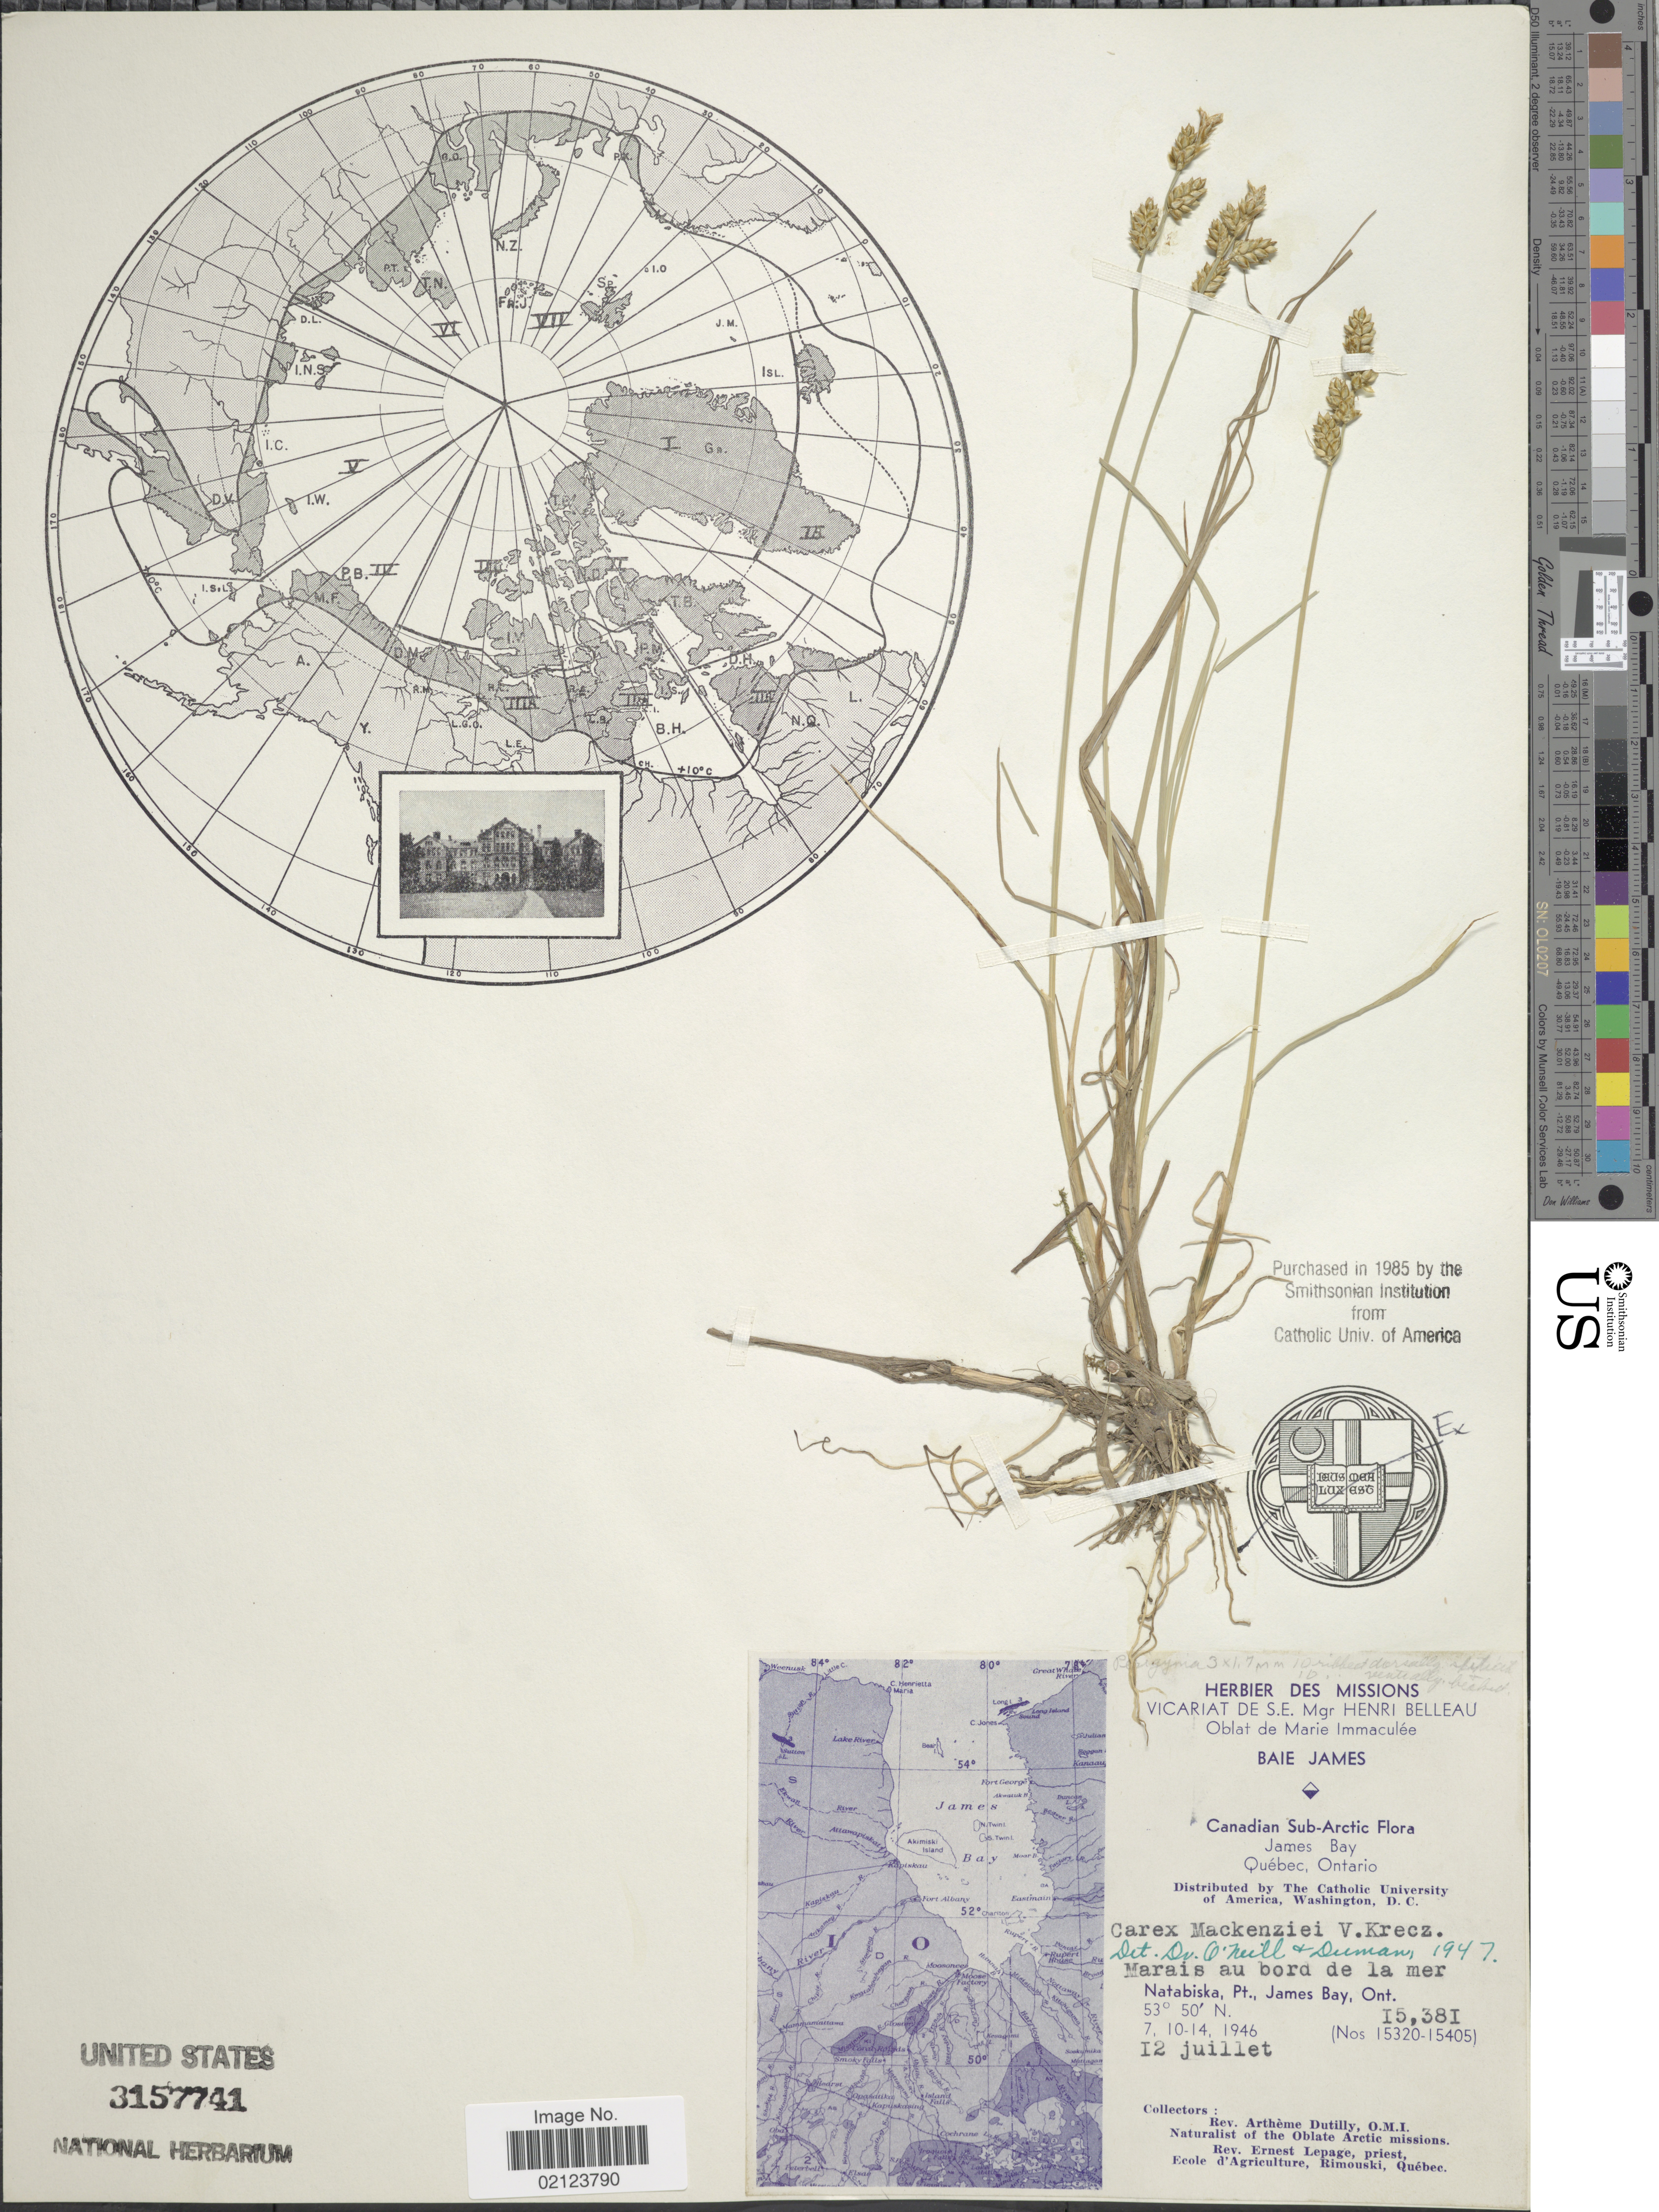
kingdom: Plantae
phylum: Tracheophyta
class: Liliopsida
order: Poales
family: Cyperaceae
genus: Carex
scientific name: Carex mackenziei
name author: V.I. Krecz.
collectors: A. Dutilly & E. Lepage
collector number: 15381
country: Canada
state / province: Ontario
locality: Canadian Sub-Arctic. James Bay. Quebec, Ontario. Marais au bord de la mer Natabiska, Pt., James Bay, Ont.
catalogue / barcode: US 3157741